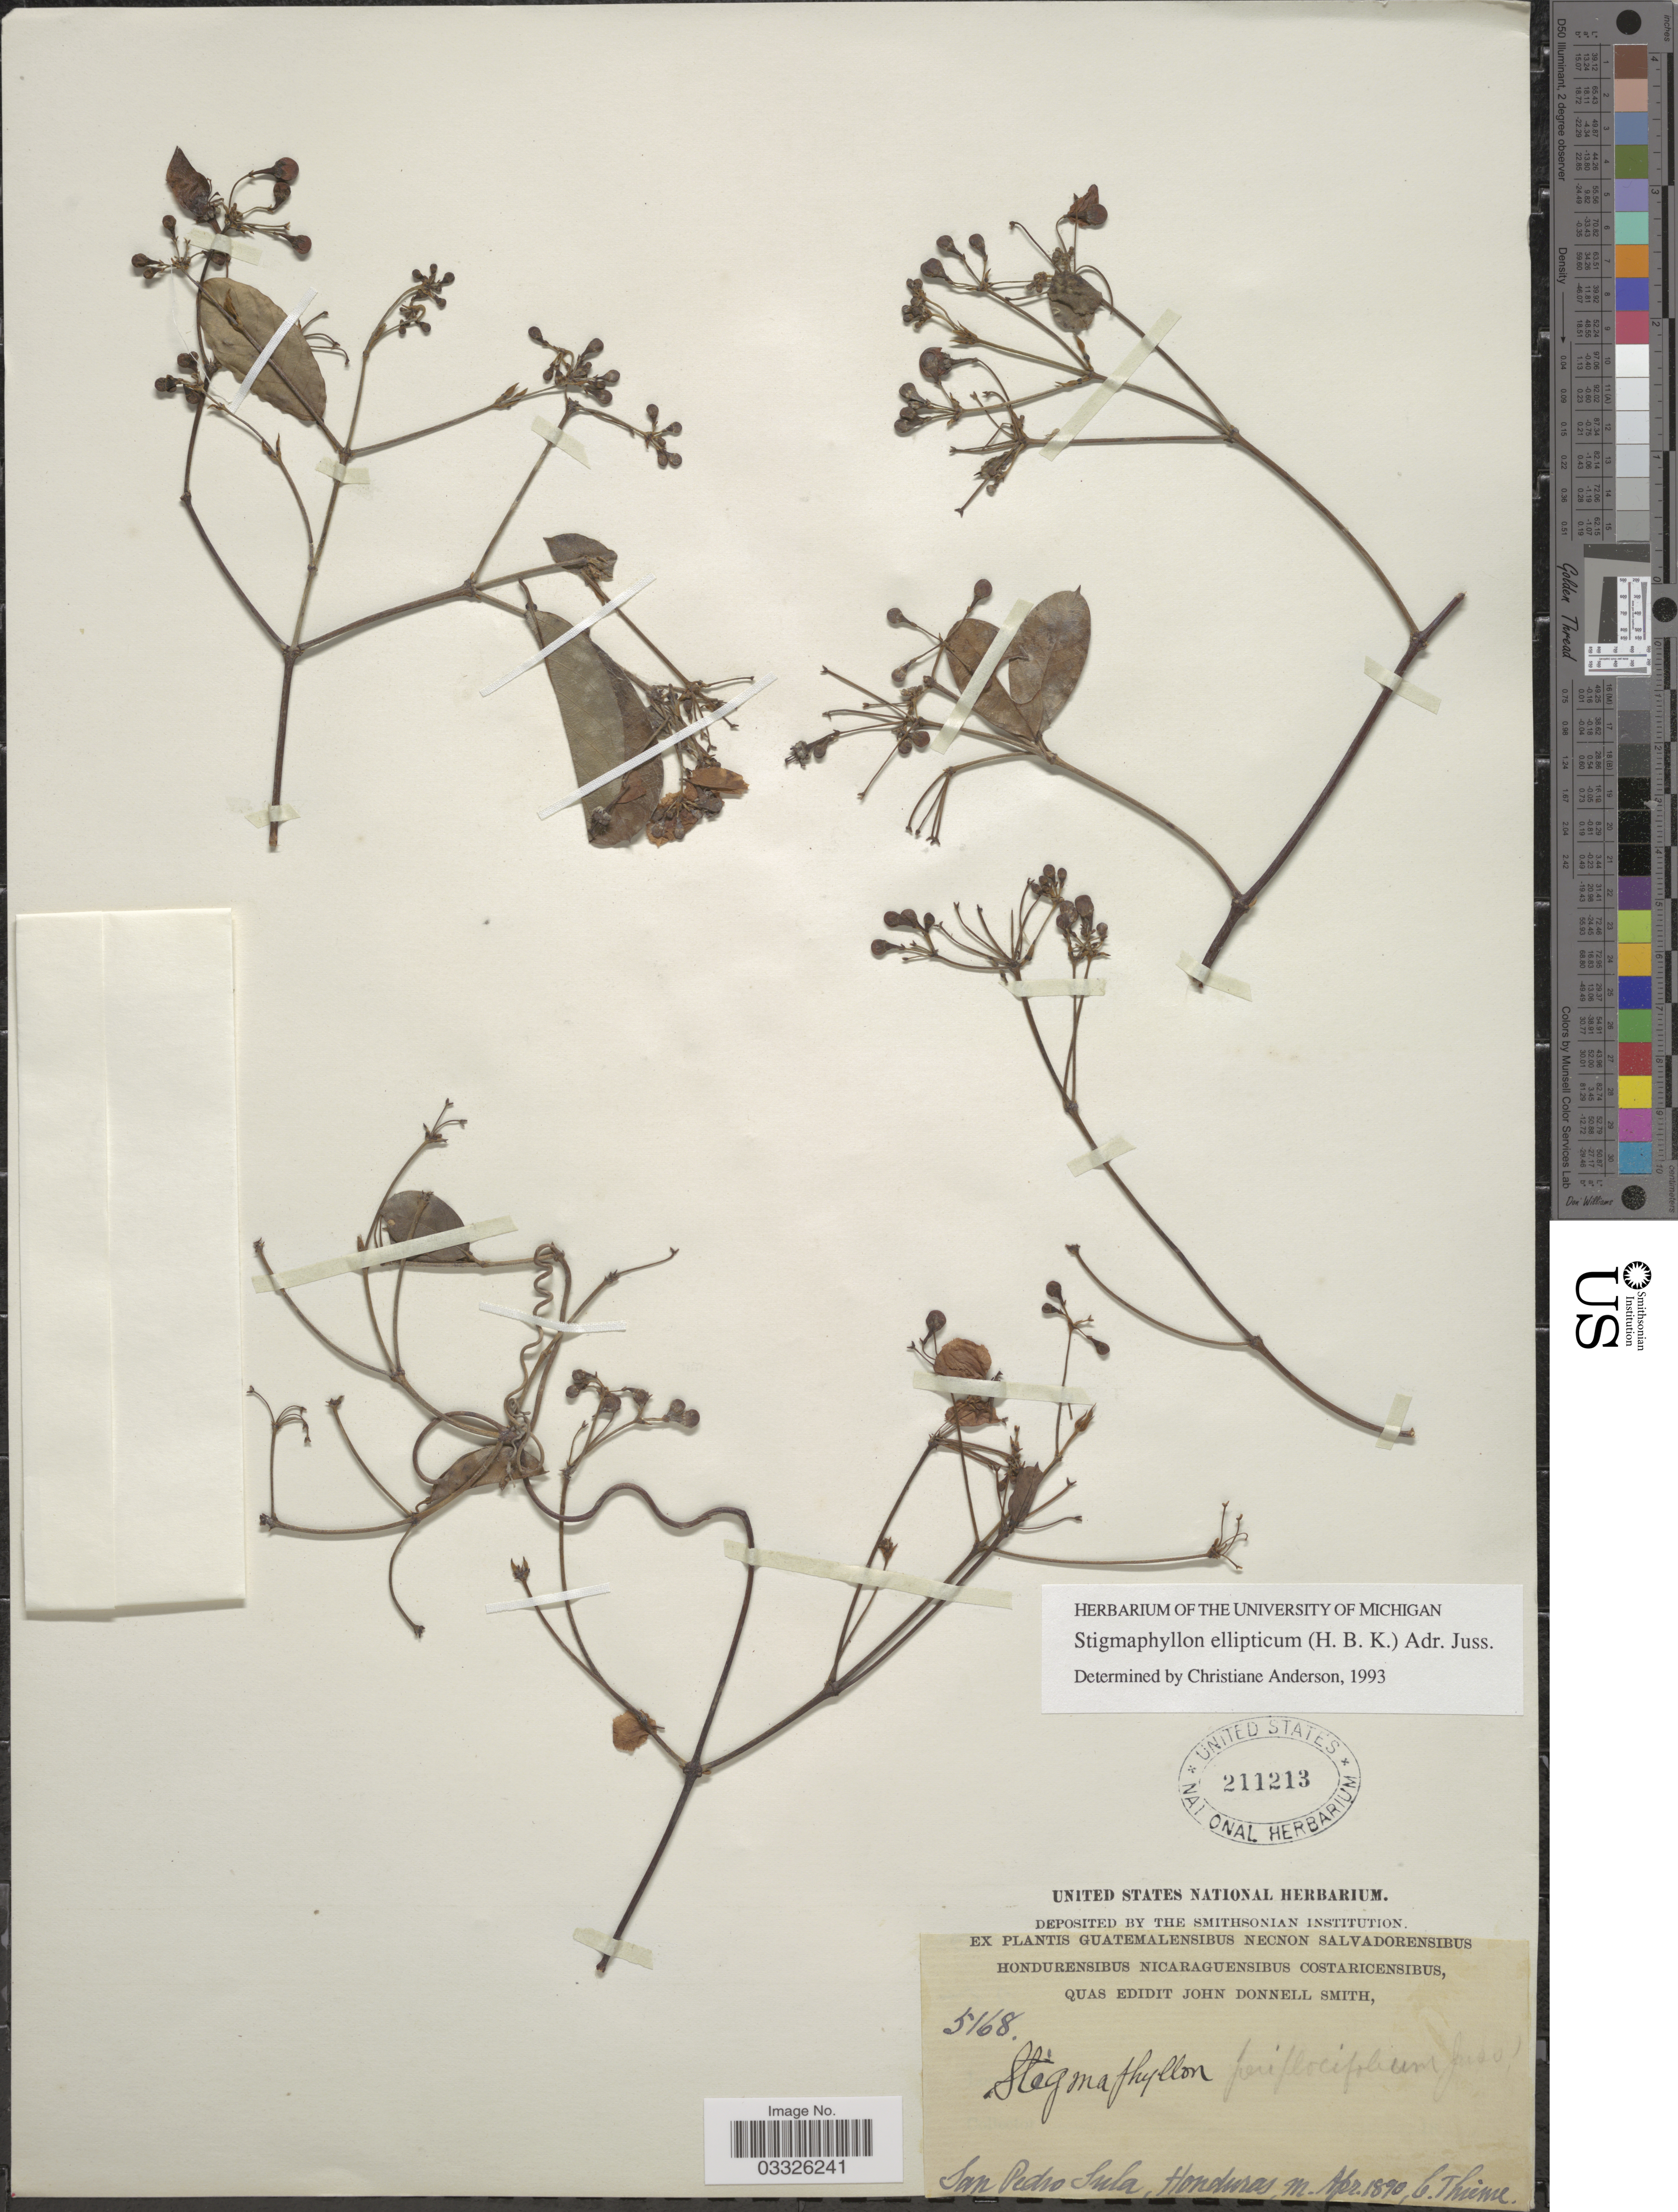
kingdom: Plantae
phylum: Tracheophyta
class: Magnoliopsida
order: Malpighiales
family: Malpighiaceae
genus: Stigmaphyllon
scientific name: Stigmaphyllon ellipticum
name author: (Kunth) A. Juss.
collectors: C. Thieme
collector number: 5168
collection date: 1890-04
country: Honduras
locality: San Pedro Sula.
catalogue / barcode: US 211213